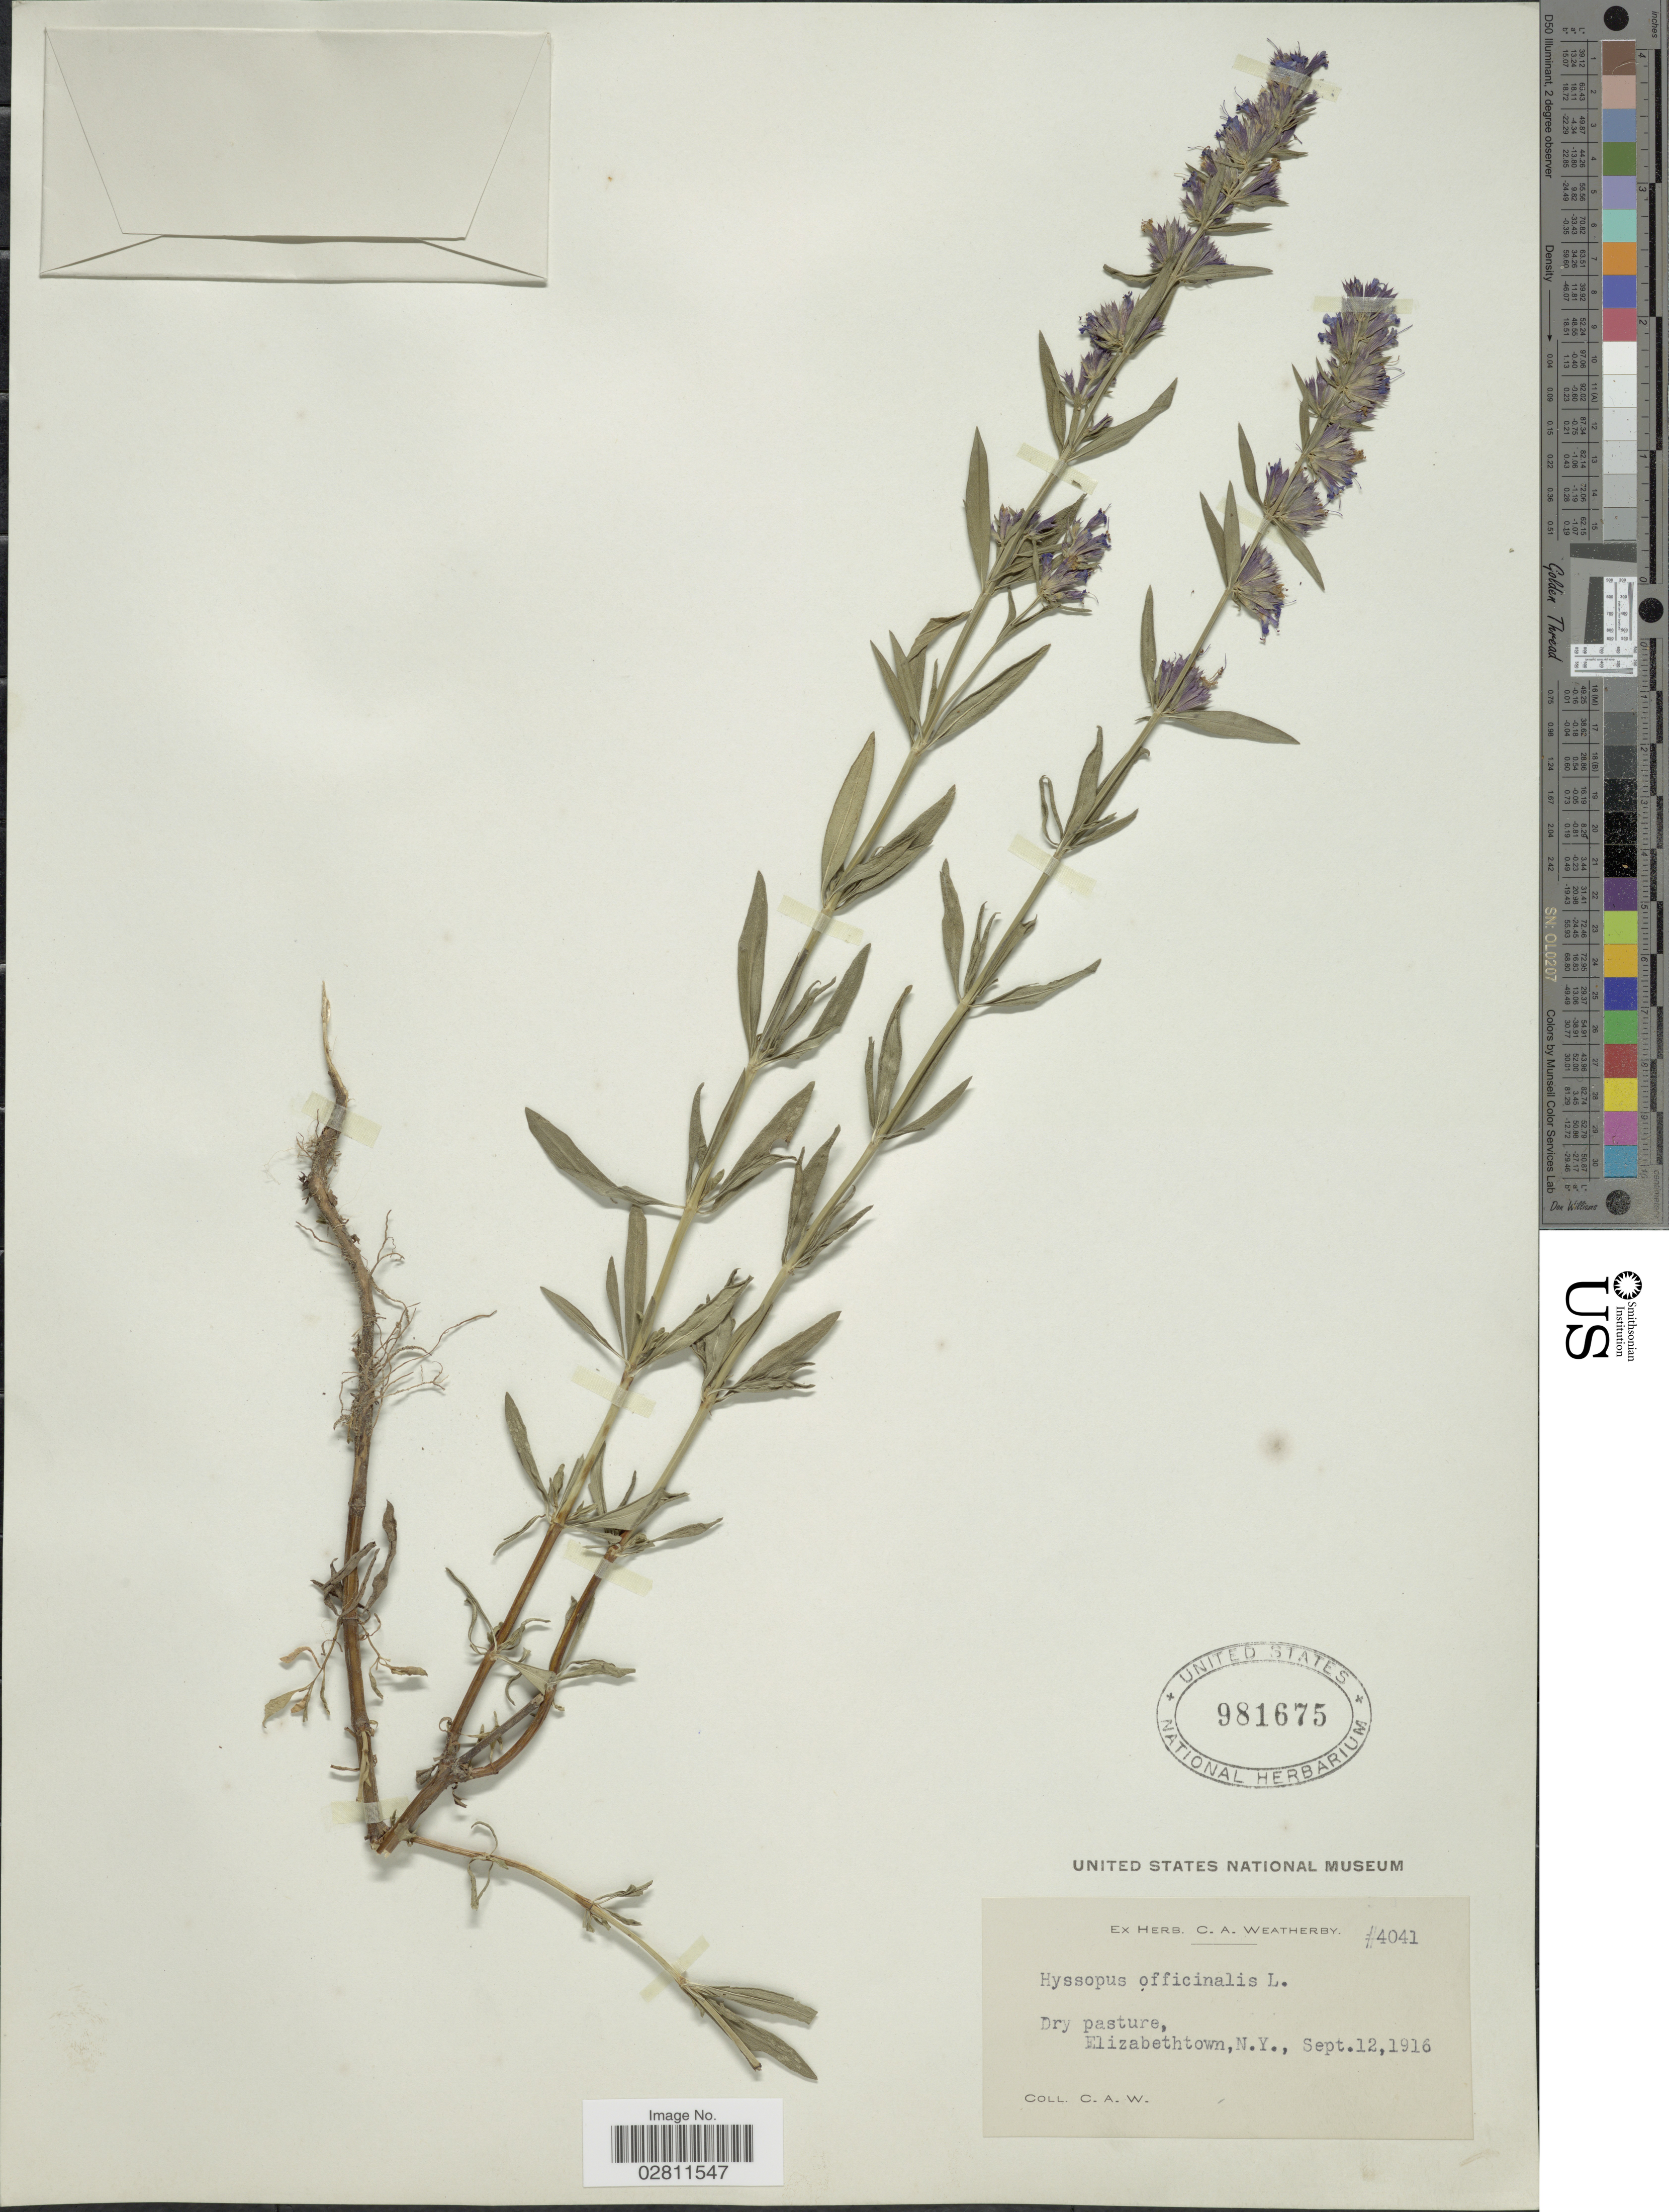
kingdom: Plantae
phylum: Tracheophyta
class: Magnoliopsida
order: Lamiales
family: Lamiaceae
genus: Hyssopus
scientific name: Hyssopus officinalis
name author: L.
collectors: C. A. Weatherby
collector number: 4041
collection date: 1916-09-12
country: United States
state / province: New York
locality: Elizabethtown.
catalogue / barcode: US 981675